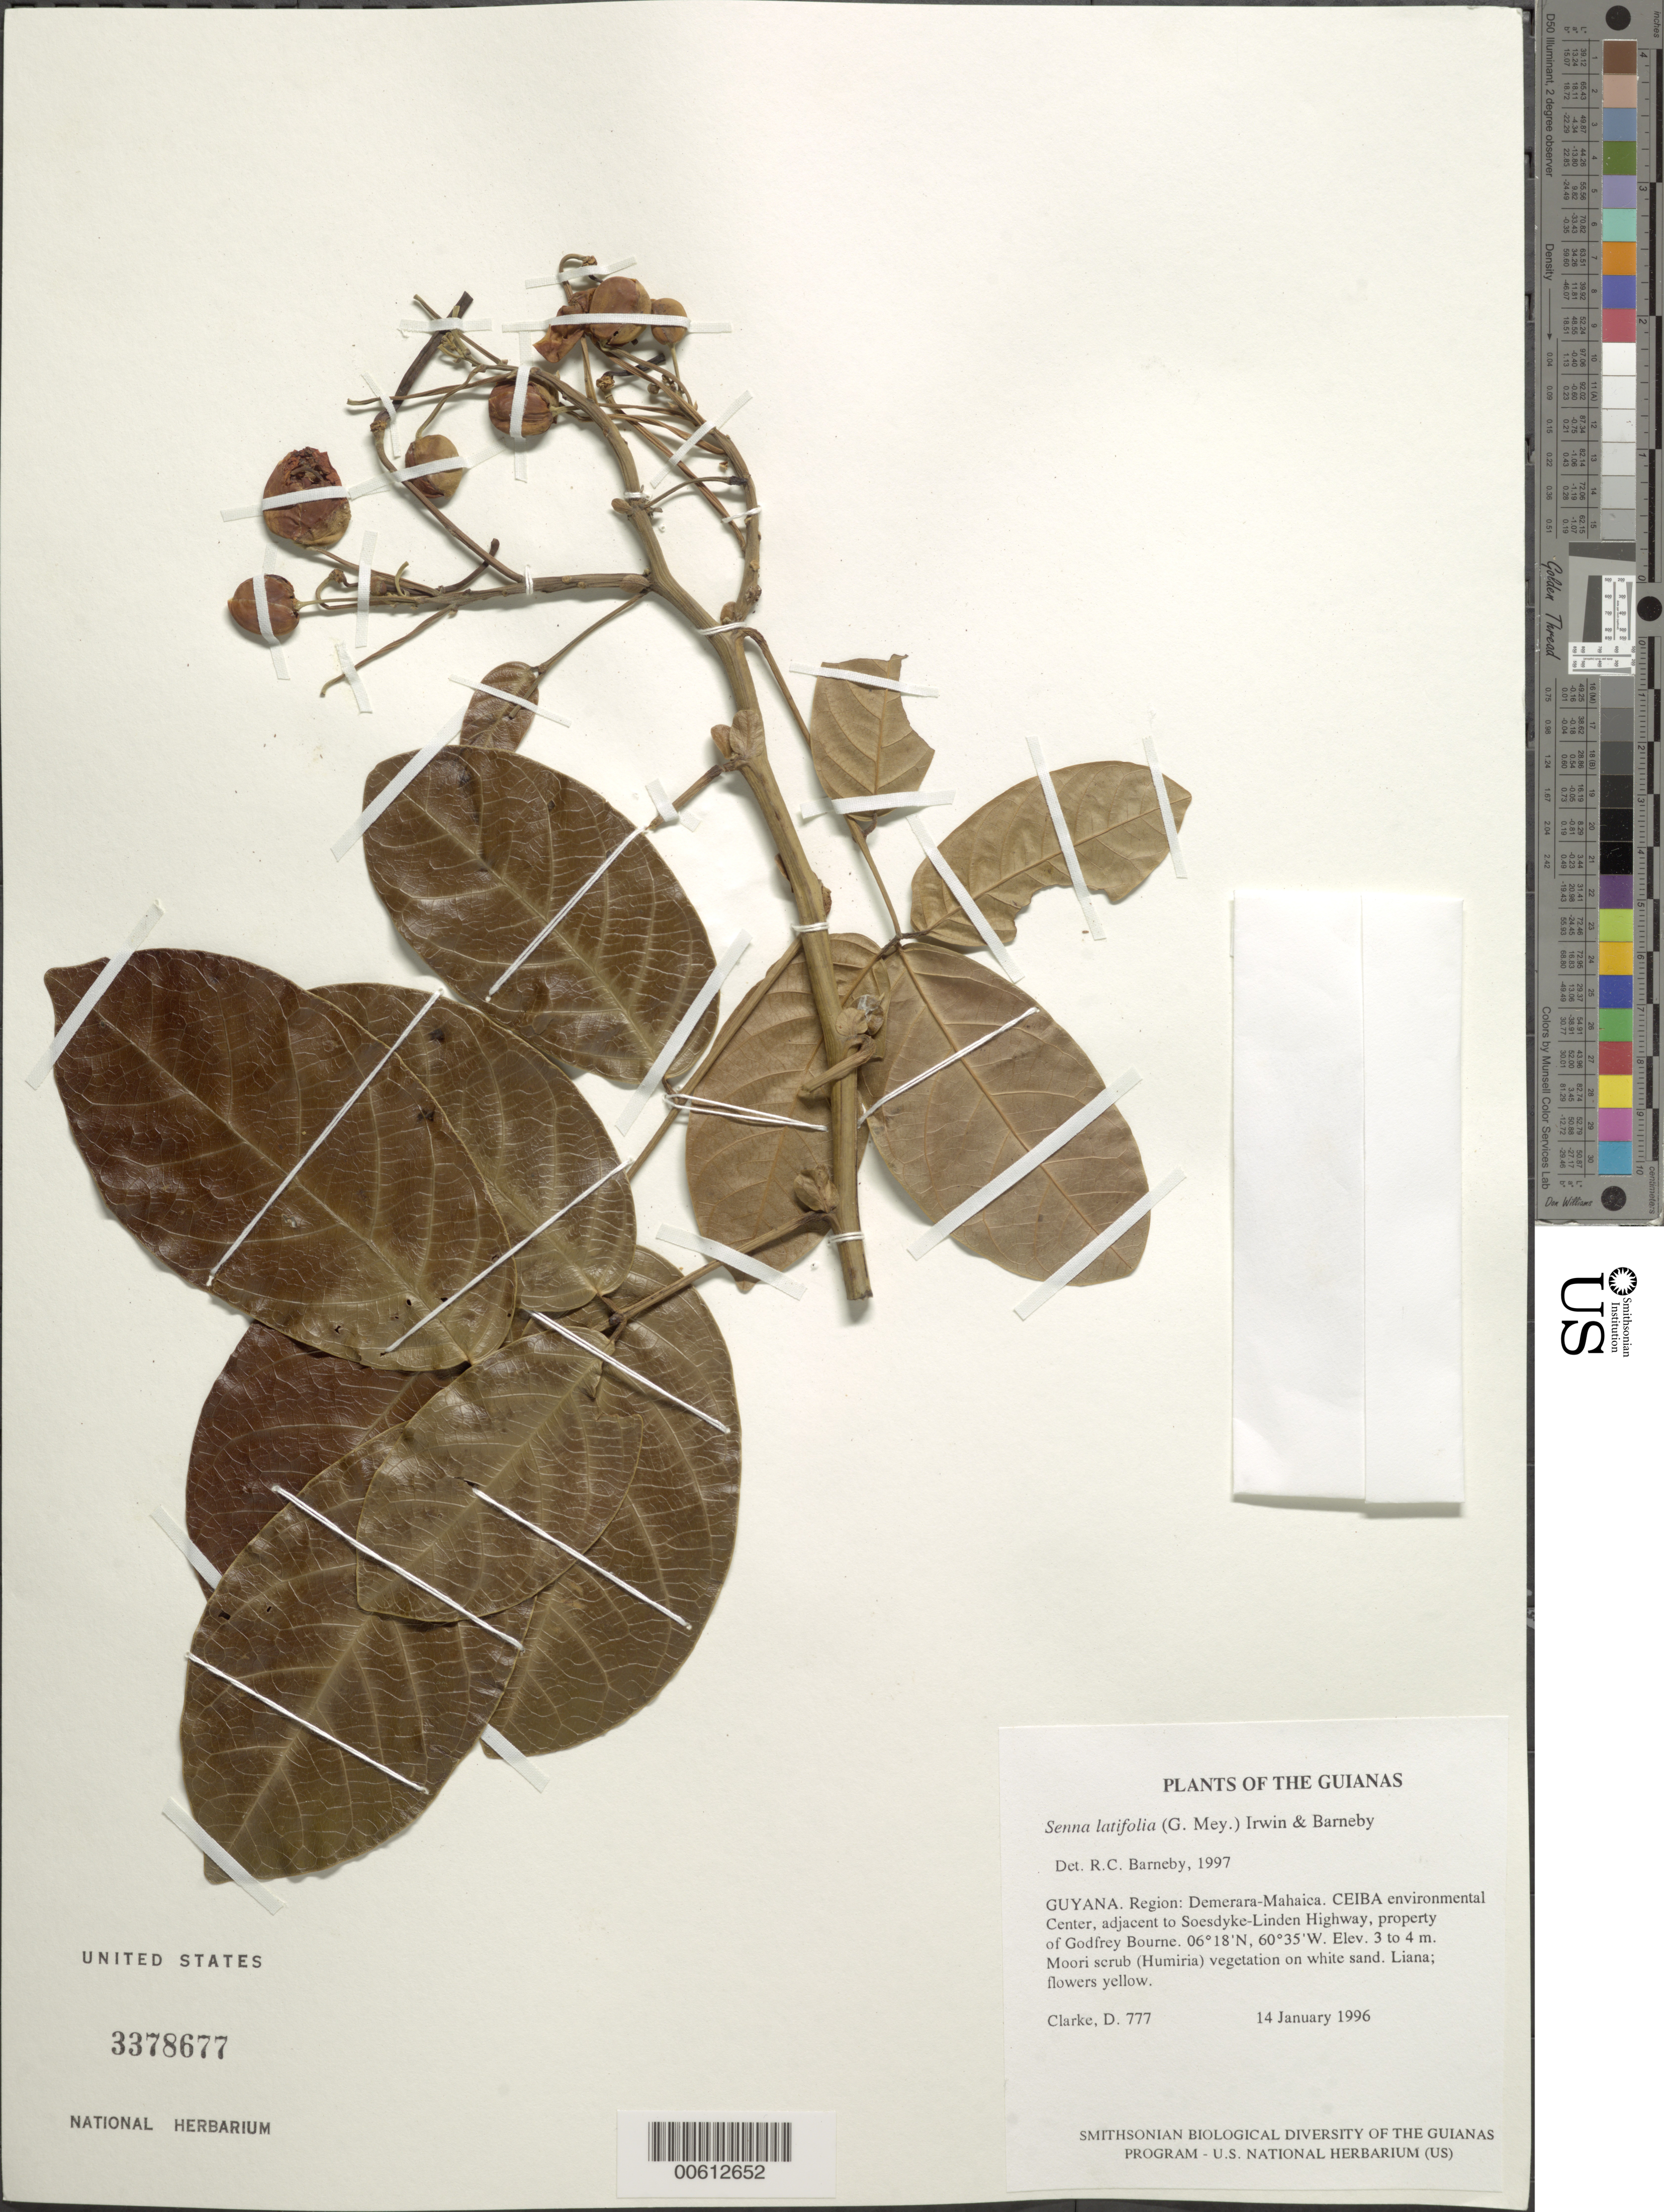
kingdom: Plantae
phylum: Tracheophyta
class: Magnoliopsida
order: Fabales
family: Fabaceae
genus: Senna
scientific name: Senna latifolia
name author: (G. Mey.) H.S. Irwin & Barneby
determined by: Barneby, Rupert C., (NY)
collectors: H. D. Clarke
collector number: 777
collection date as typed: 14 January 1996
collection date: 1996-01-14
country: Guyana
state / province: Demerara-Mahaica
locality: CEIBA Environmental Center, adjacent to Soesdyke-Linden Highway, property of Godfrey Bourne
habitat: Moori scrub (Humiria) vegetation on white sand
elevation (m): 3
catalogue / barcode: US 3378677